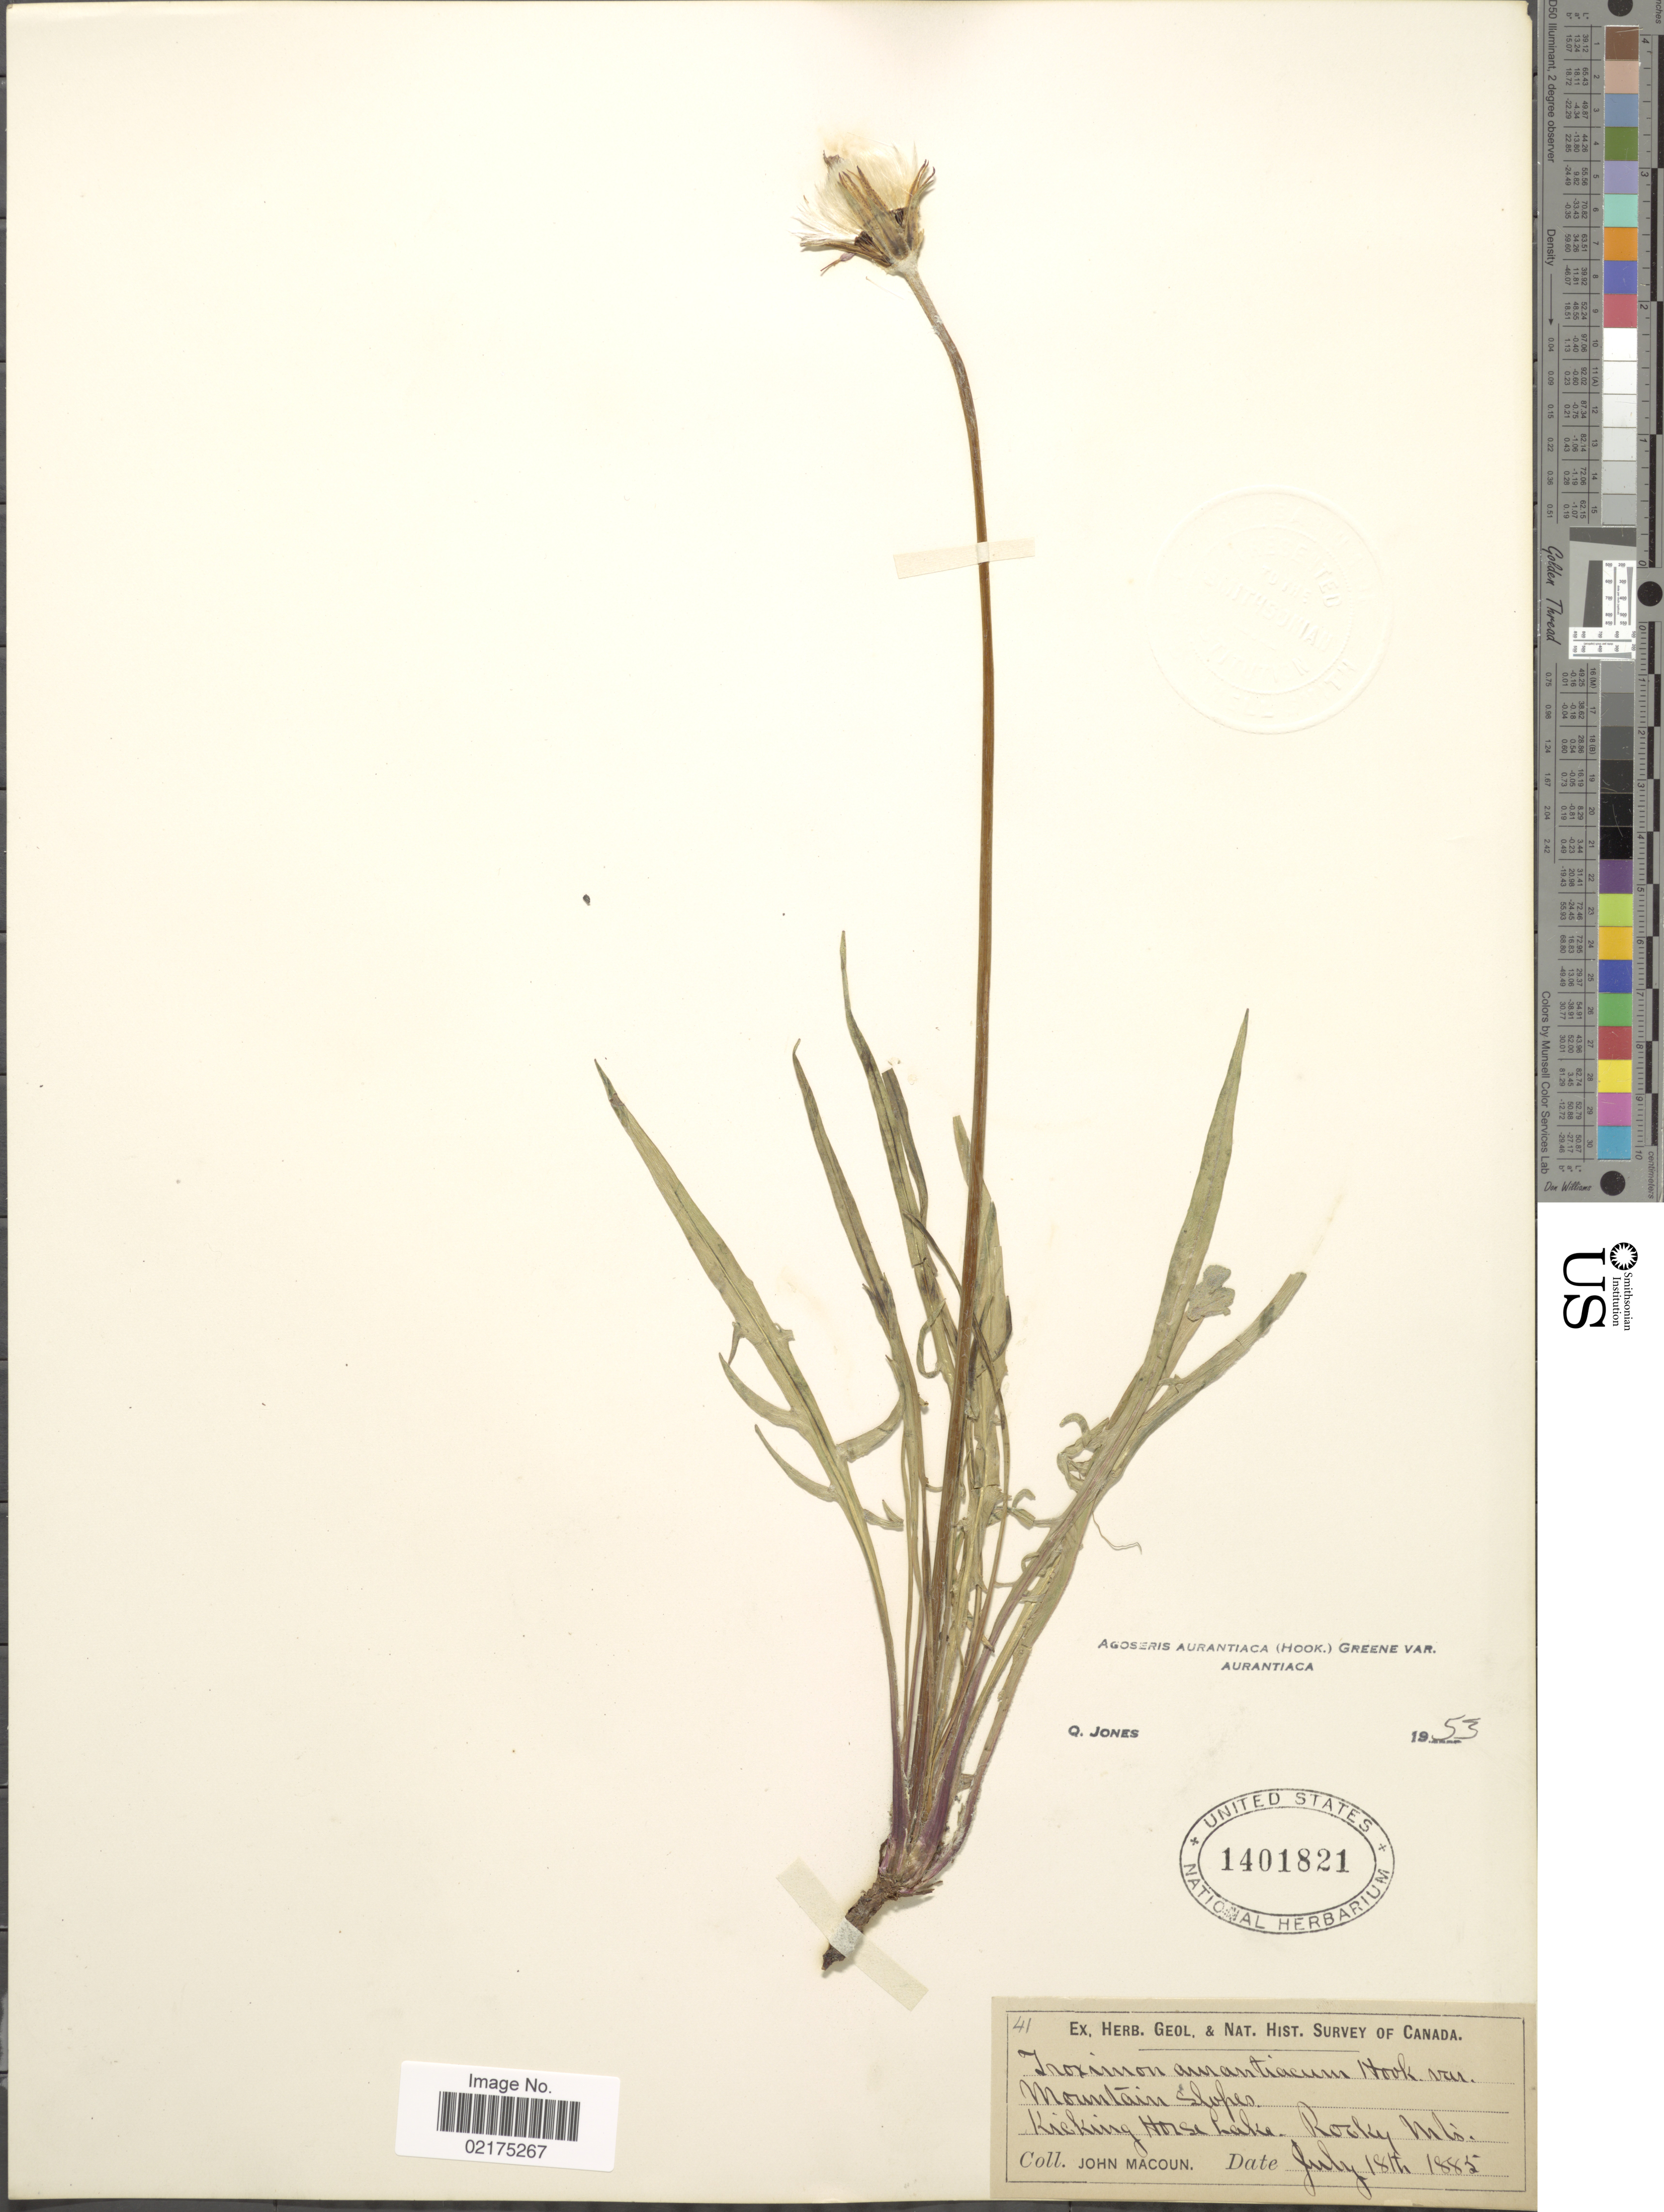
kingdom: Plantae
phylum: Tracheophyta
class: Magnoliopsida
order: Asterales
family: Asteraceae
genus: Agoseris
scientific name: Agoseris aurantiaca var. aurantiaca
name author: (Hook.) Greene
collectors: J. Macoun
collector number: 41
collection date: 1885-07-18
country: Canada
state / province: British Columbia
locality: Kicking Horse Lake, Rocky Mts.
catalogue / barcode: US 1401821